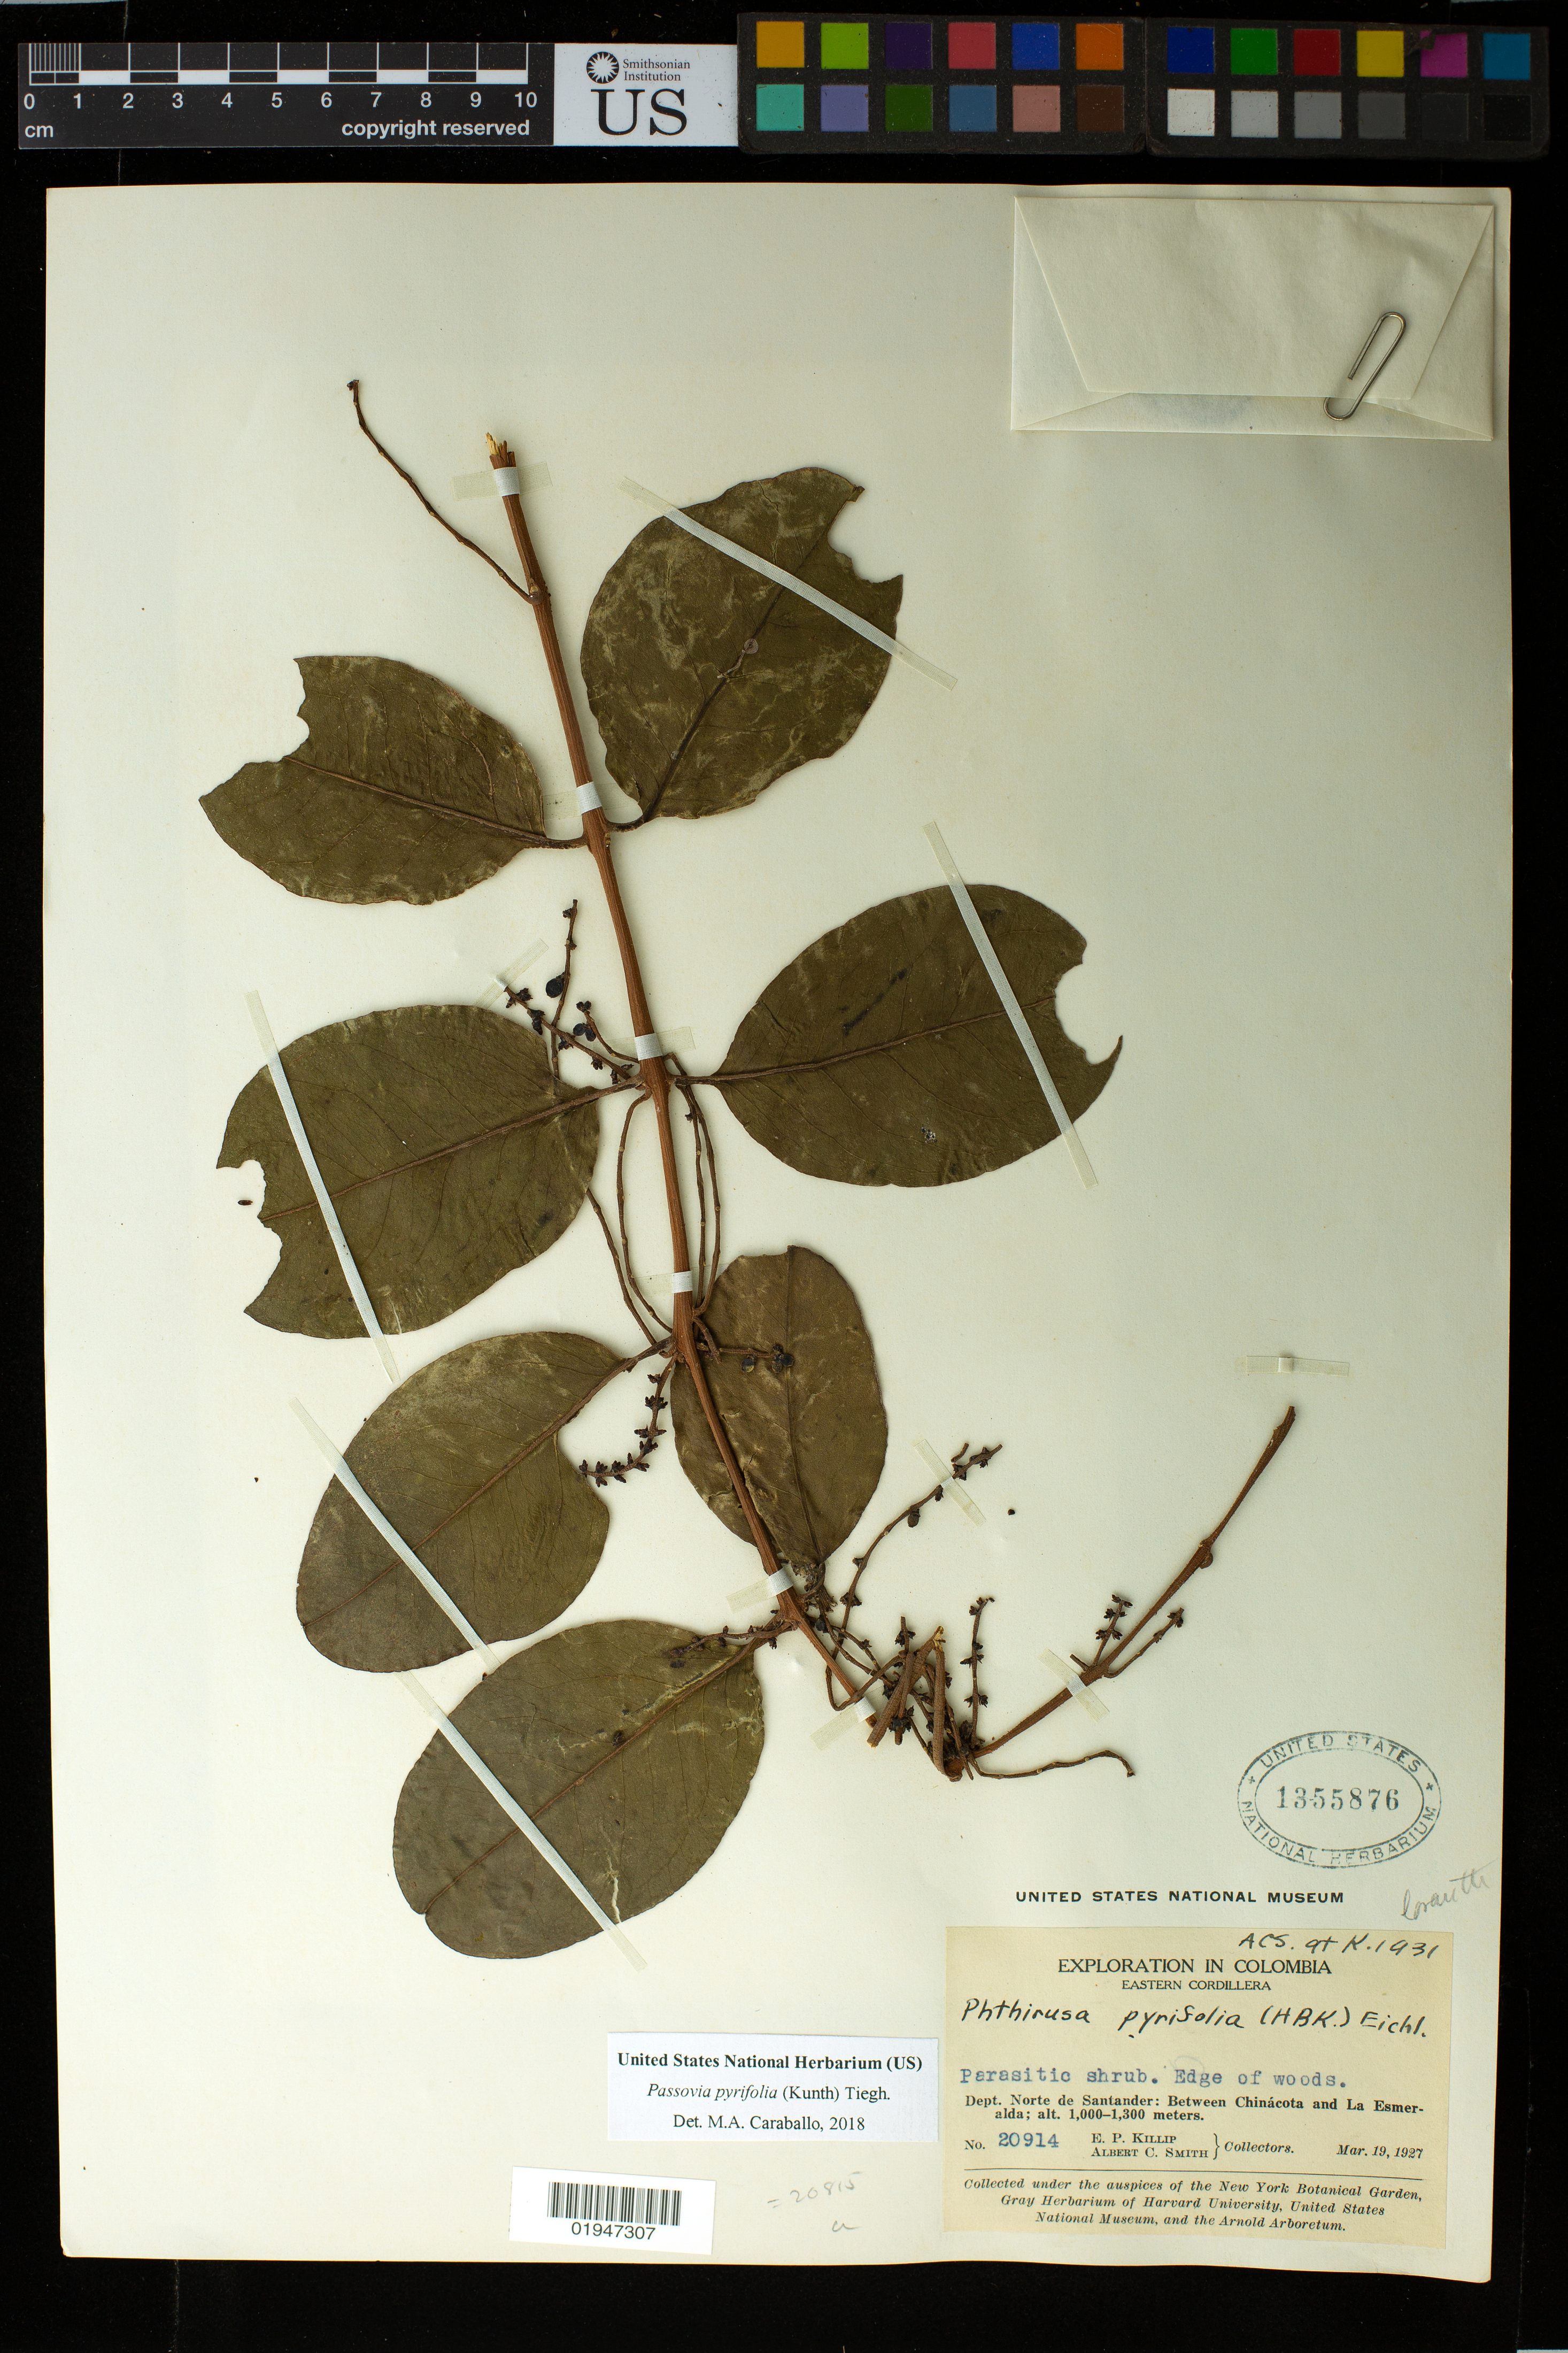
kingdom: Plantae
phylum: Tracheophyta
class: Magnoliopsida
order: Santalales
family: Loranthaceae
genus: Passovia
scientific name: Passovia pyrifolia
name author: (Kunth) Tiegh.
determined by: Caraballo-Ortiz, Marcos A., (MISS), University of Mississippi (UNITED STATES)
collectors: E. P. Killip & A. C. Smith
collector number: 20914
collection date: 1927-03-19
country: Colombia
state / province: Norte de Santander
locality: Between Chinácota and La Esmeralda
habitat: Edge of woods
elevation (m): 1000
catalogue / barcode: US 1355876